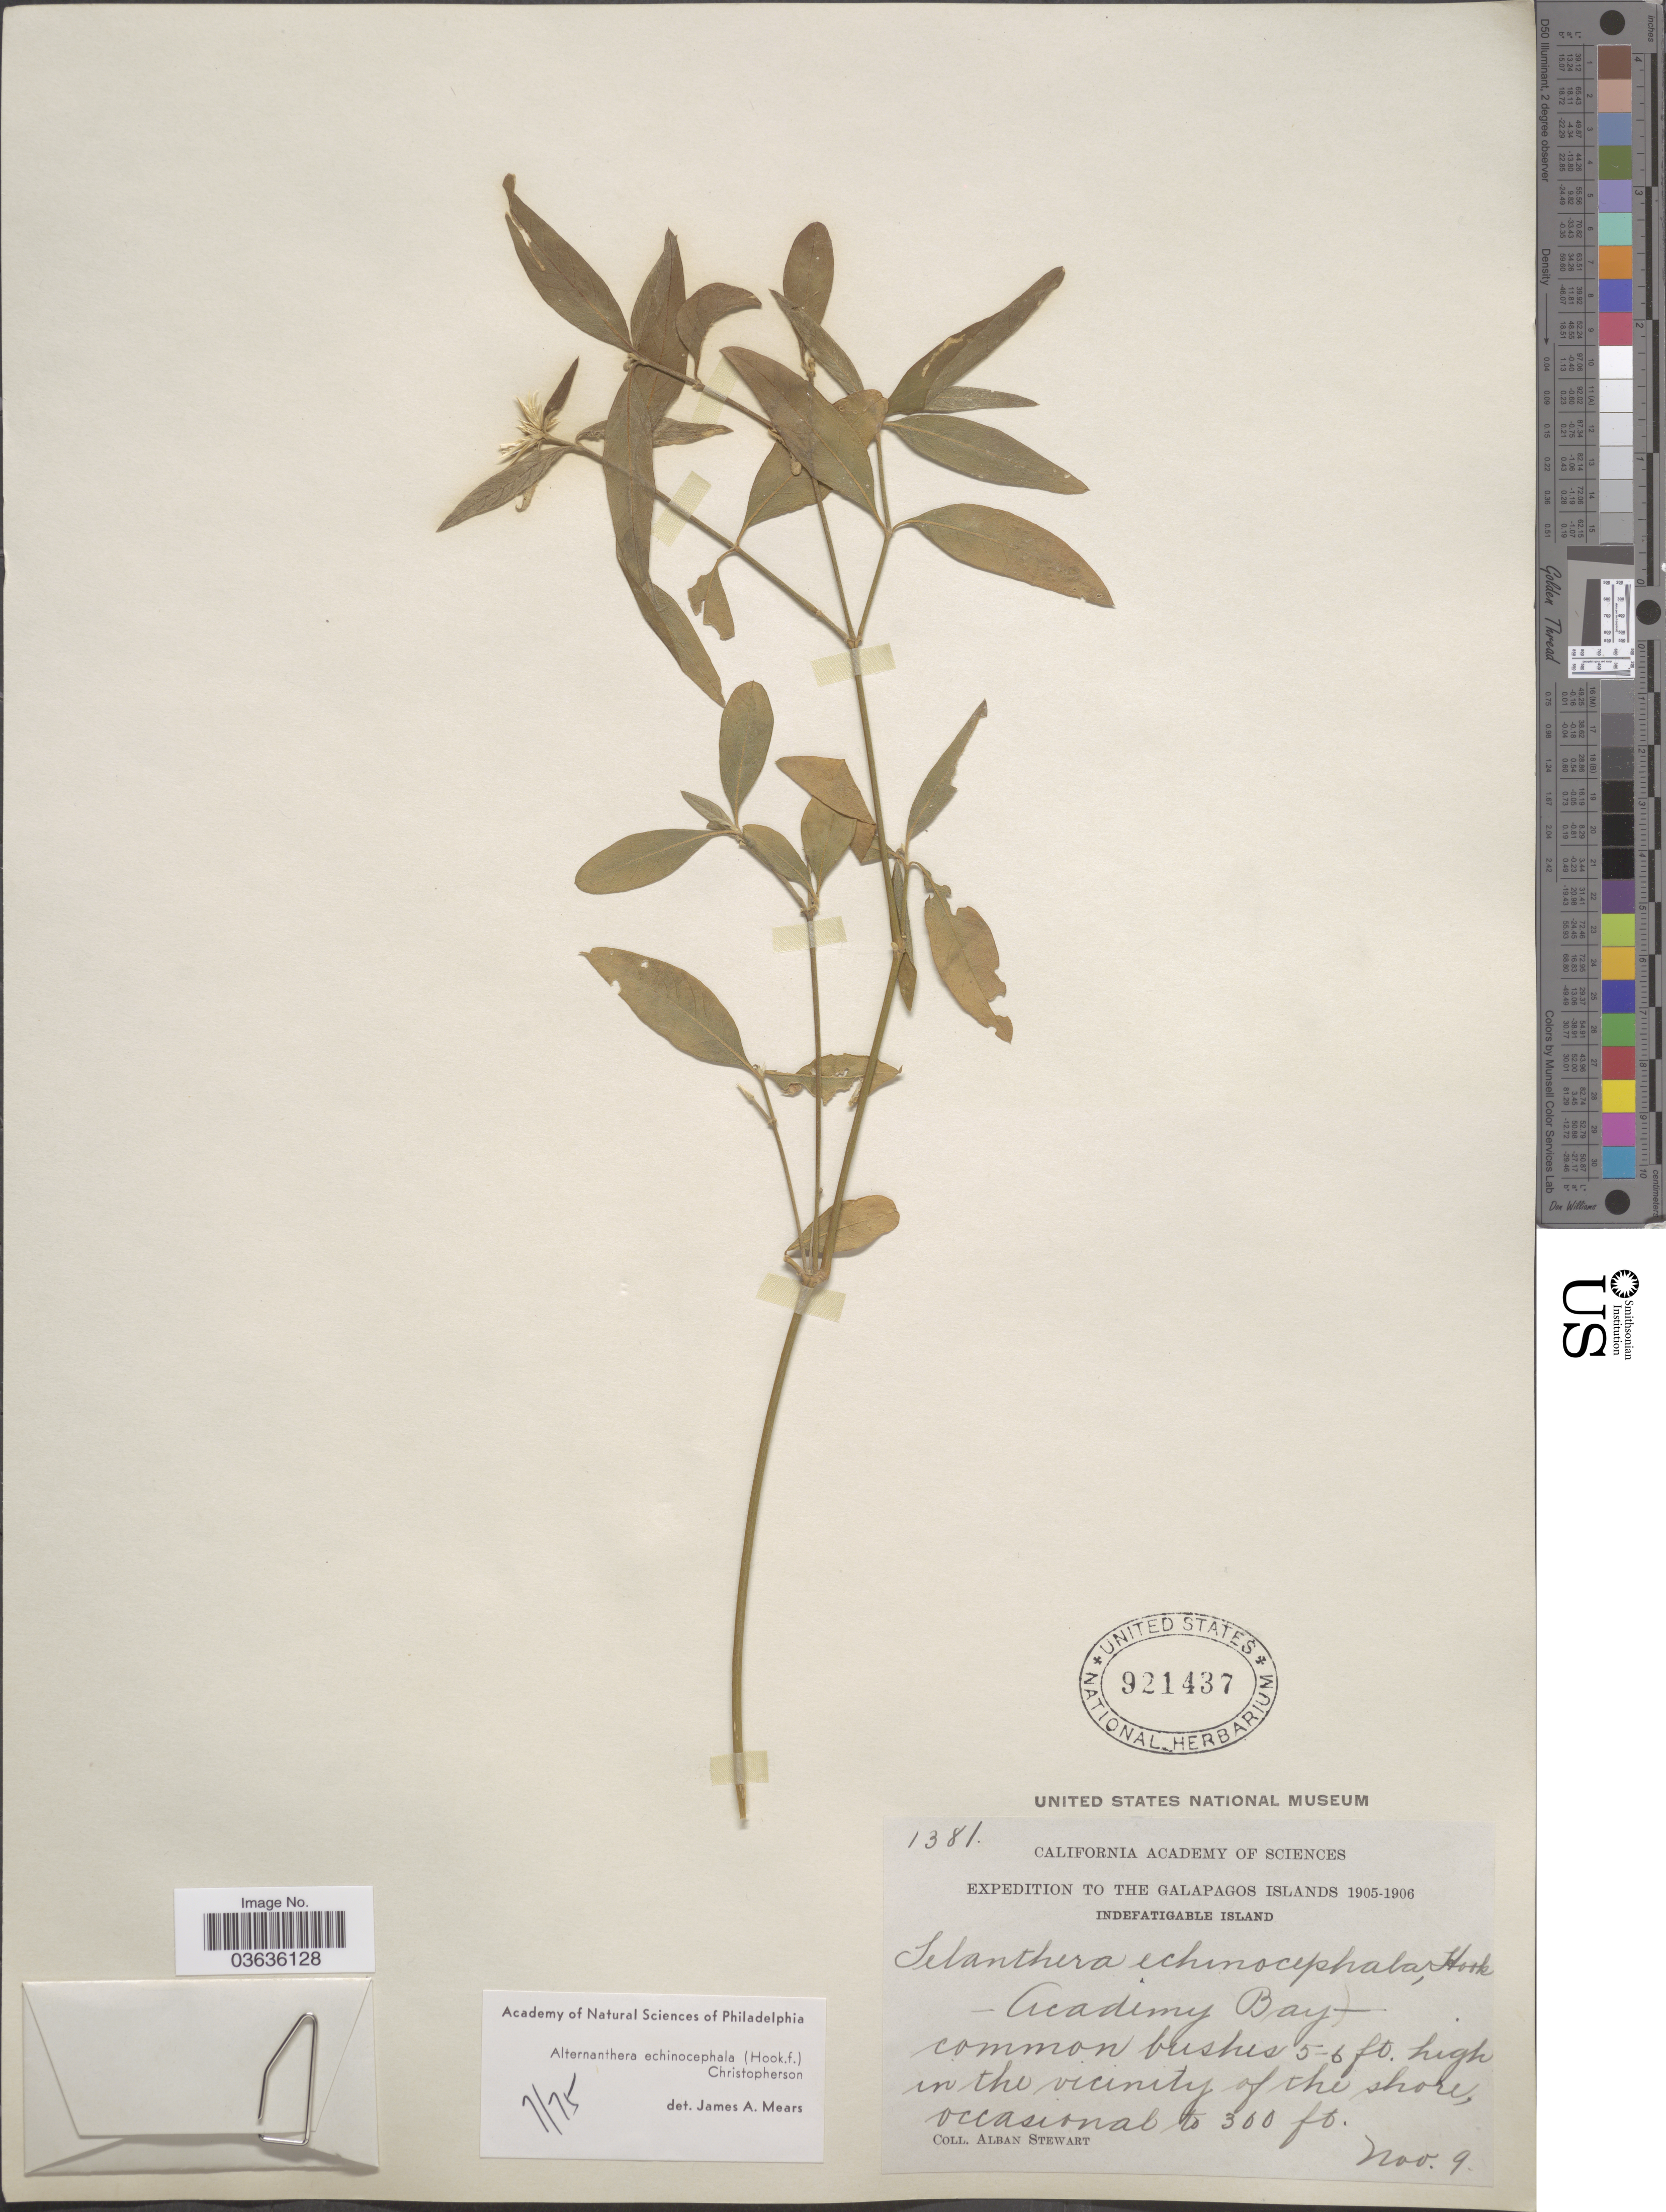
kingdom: Plantae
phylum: Tracheophyta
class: Magnoliopsida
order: Caryophyllales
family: Amaranthaceae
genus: Alternanthera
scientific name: Alternanthera echinocephala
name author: (Hook. f.) Christoph.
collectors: A. Stewart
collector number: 1381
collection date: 1905-11-09/1906-11-09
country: Ecuador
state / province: Colón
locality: The Galapagos Islands, Indefatigable Island. Academy Bay.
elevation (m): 91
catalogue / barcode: US 921437